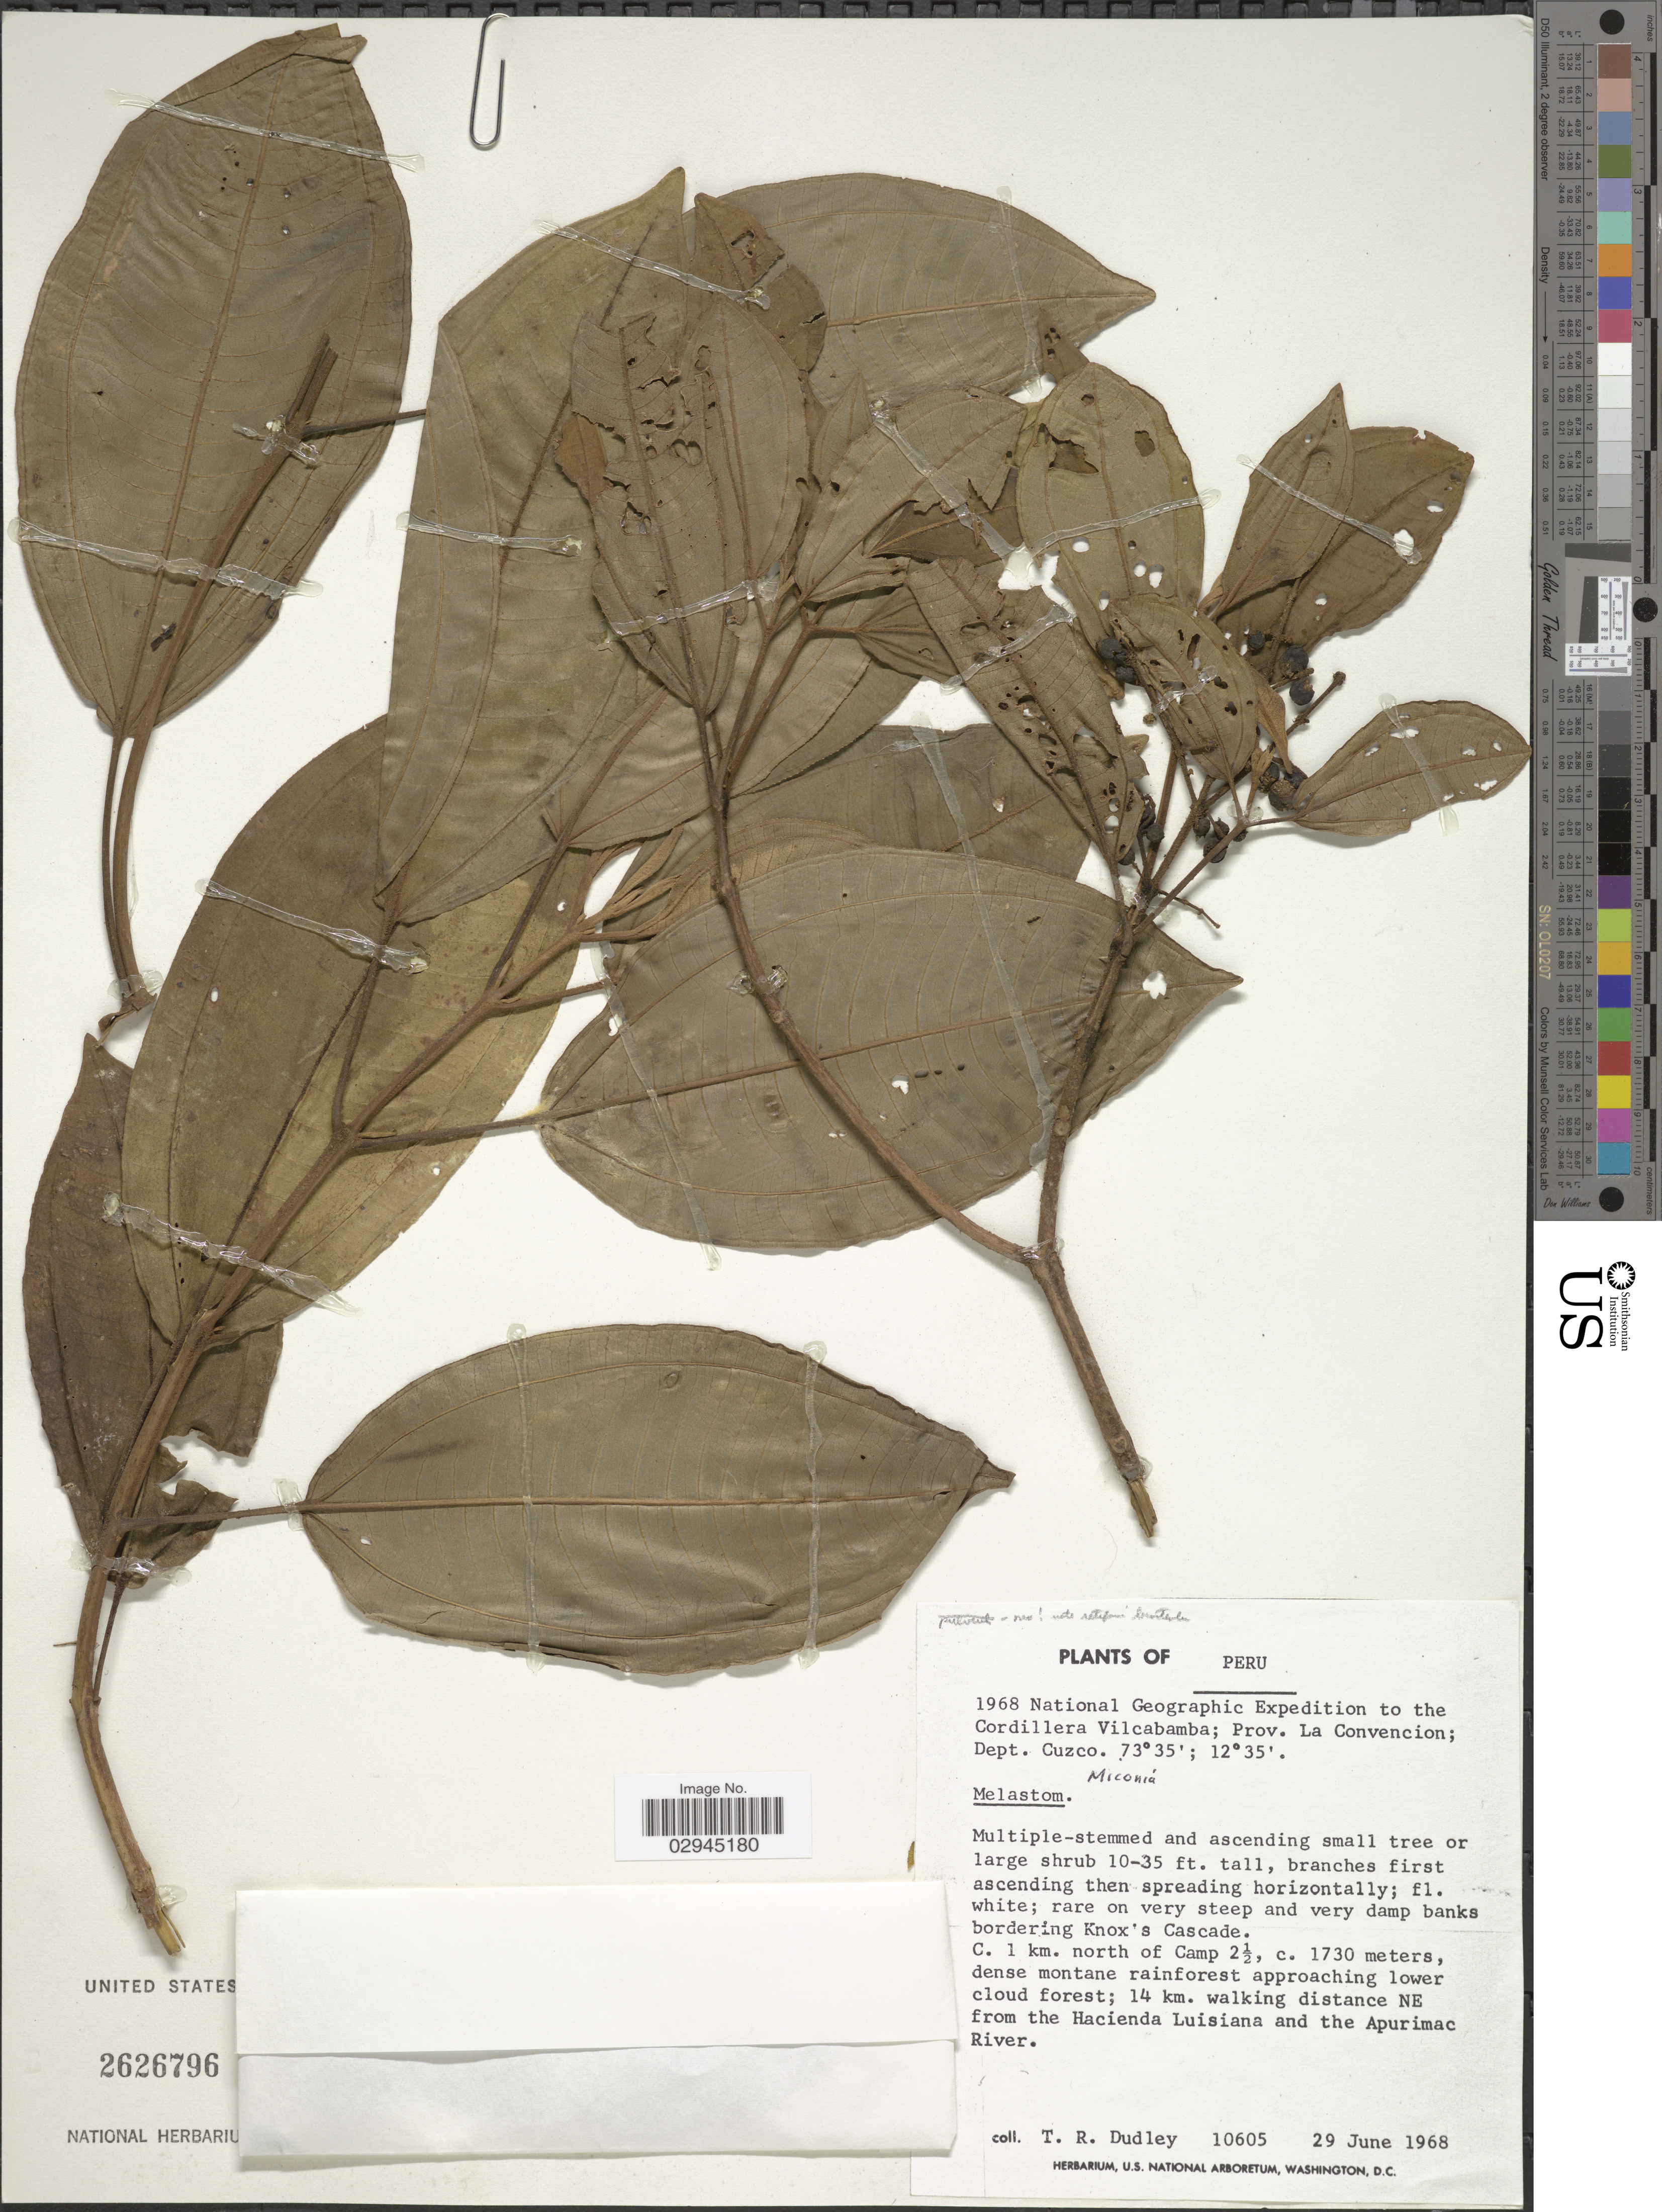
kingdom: Plantae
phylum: Tracheophyta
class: Magnoliopsida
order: Myrtales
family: Melastomataceae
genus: Miconia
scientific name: Miconia sp.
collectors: T. R. Dudley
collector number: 10605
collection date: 1968-06-29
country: Peru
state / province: Cusco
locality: Cordillera Vilcabamba; Prov. La Convencion; Dept. Cuzco; rare on very steep and very damp banks bordering Knox's Cascade. C. 1 km.north of Camp 2; 14 km. walking distance NE from the Hacienda Luisiana and the Apurimac River.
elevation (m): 1730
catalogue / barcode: US 2626796